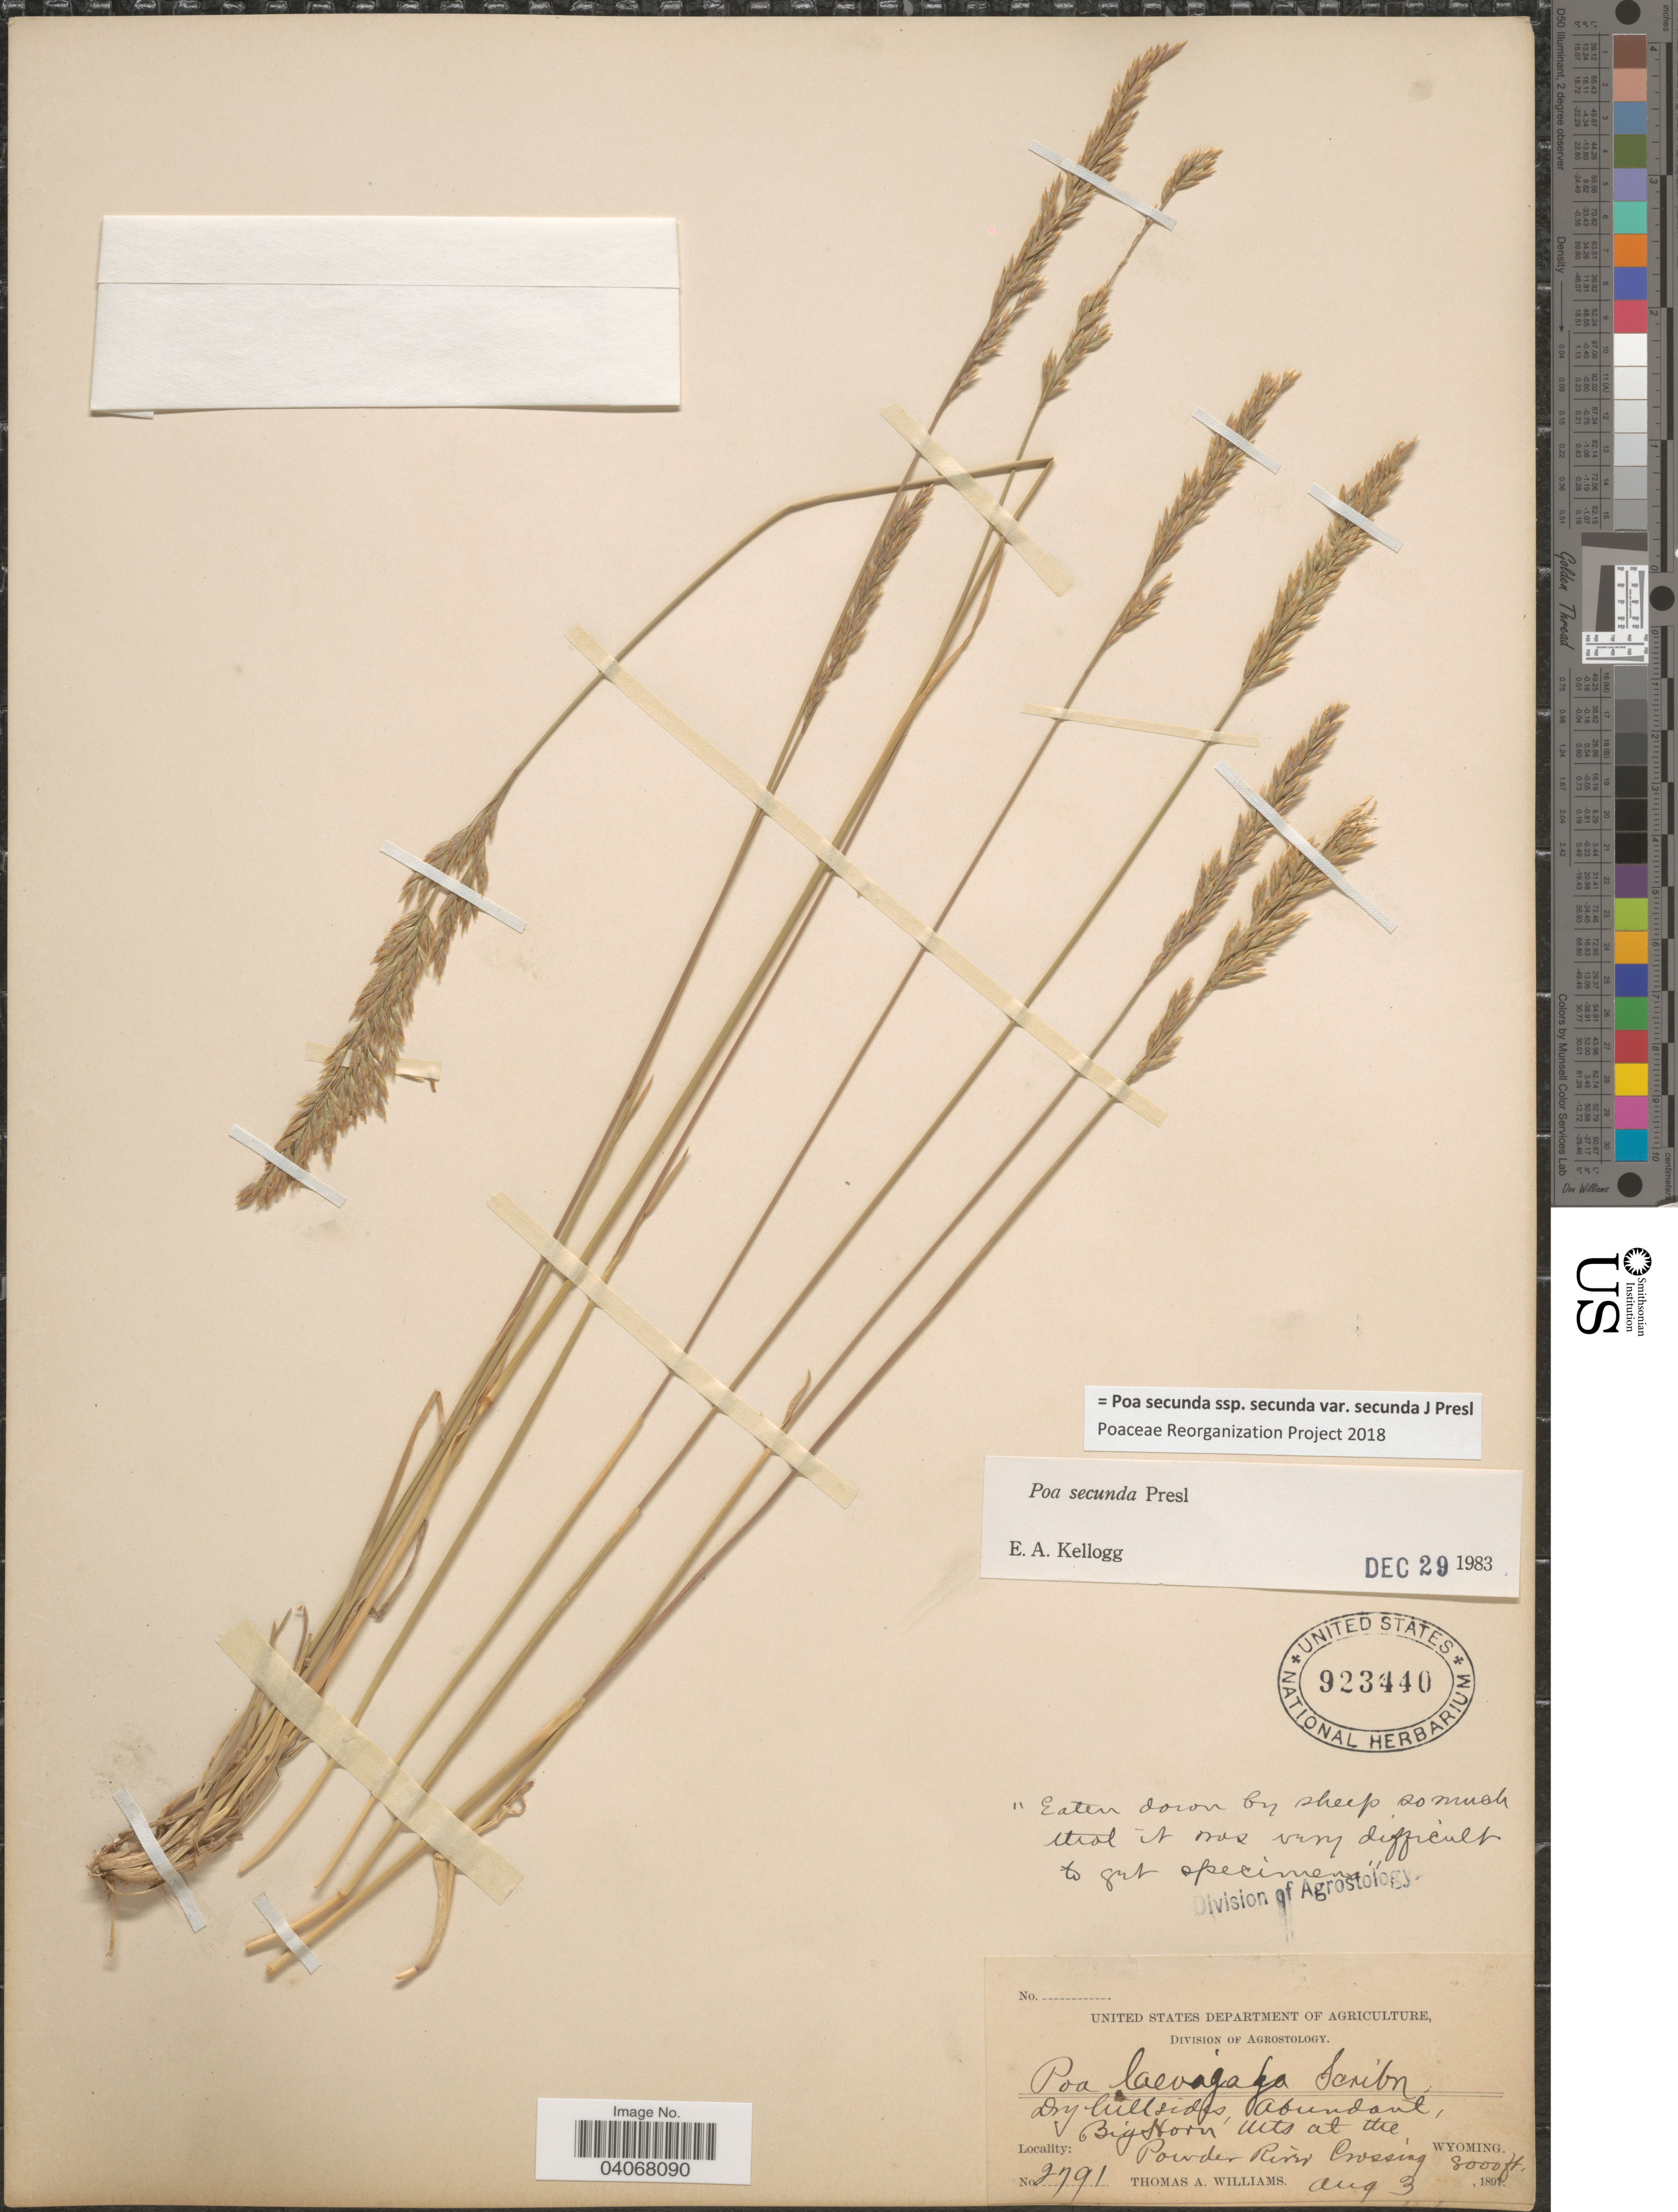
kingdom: Plantae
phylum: Tracheophyta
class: Liliopsida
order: Poales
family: Poaceae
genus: Poa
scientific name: Poa secunda subsp. secunda var. secunda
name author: J. Presl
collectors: T. A. Williams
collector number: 2791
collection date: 1897-08-03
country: United States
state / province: Wyoming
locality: Big Horn Mts at the Powder River Crossing.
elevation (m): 2438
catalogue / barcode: US 923440